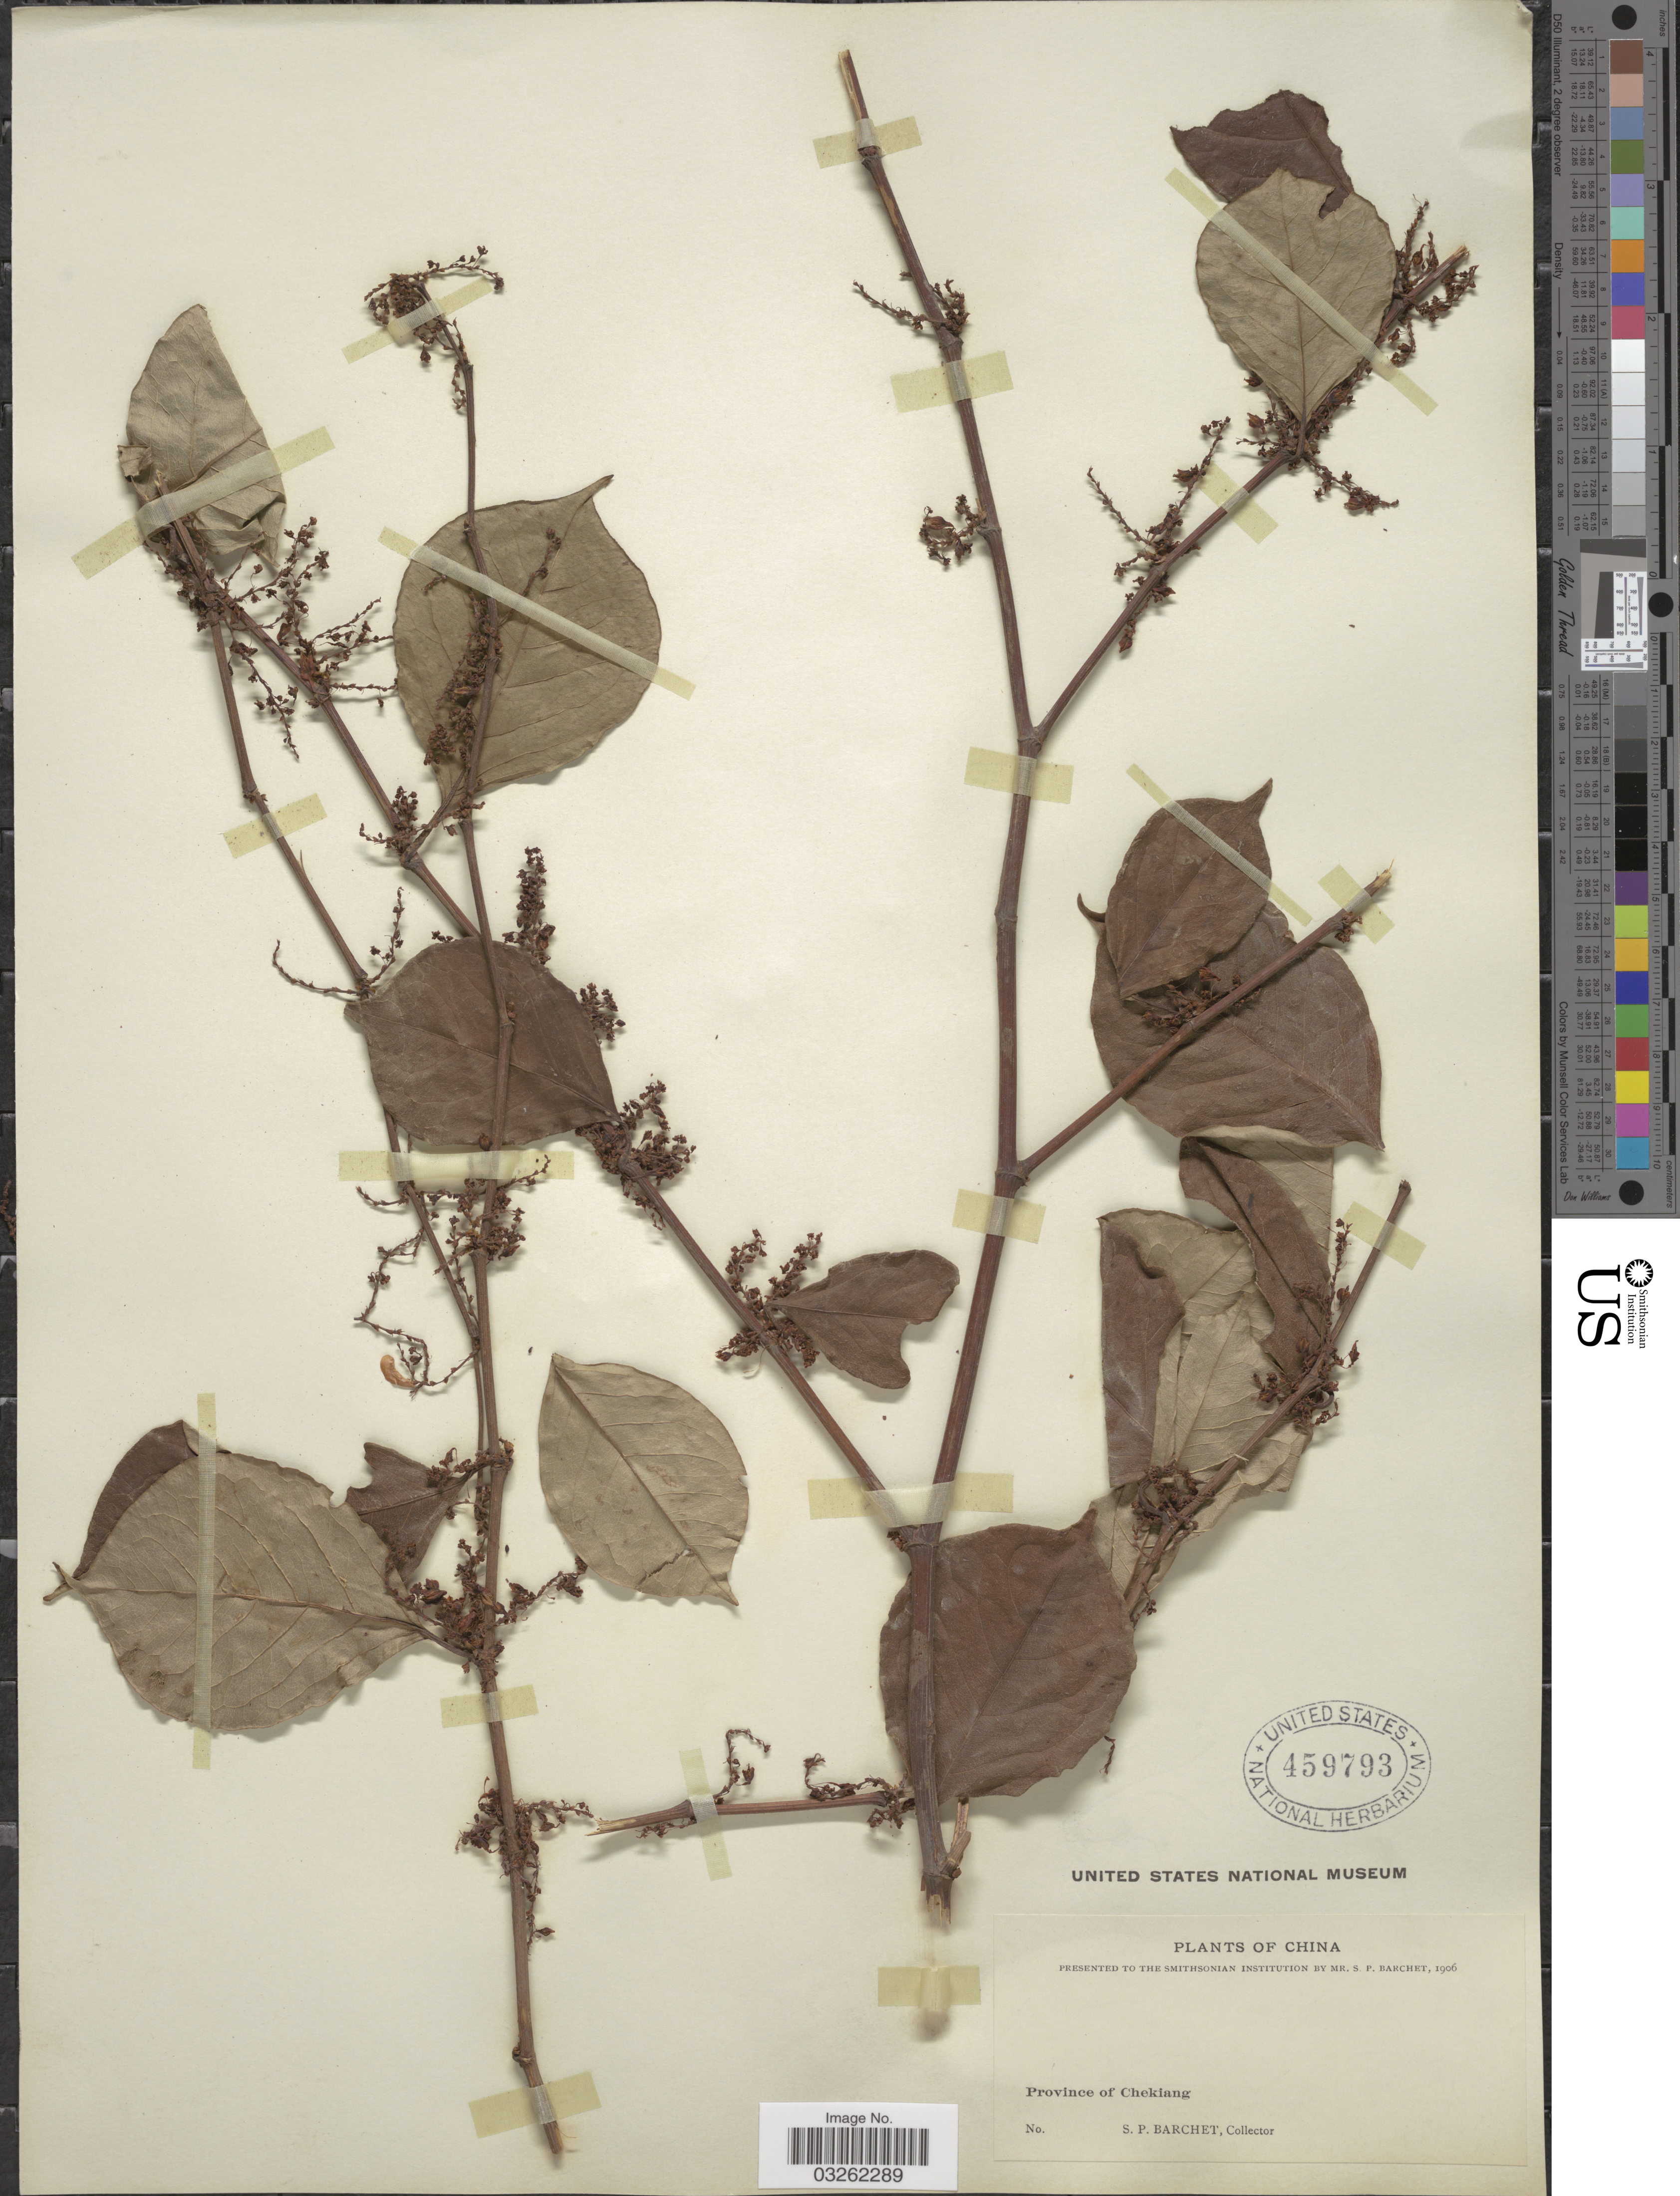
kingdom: Plantae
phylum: Tracheophyta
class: Magnoliopsida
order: Caryophyllales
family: Polygonaceae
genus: Reynoutria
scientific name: Reynoutria sp.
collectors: S. P. Barchet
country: China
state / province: Zhejiang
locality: Province of Chekiang.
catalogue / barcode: US 459793